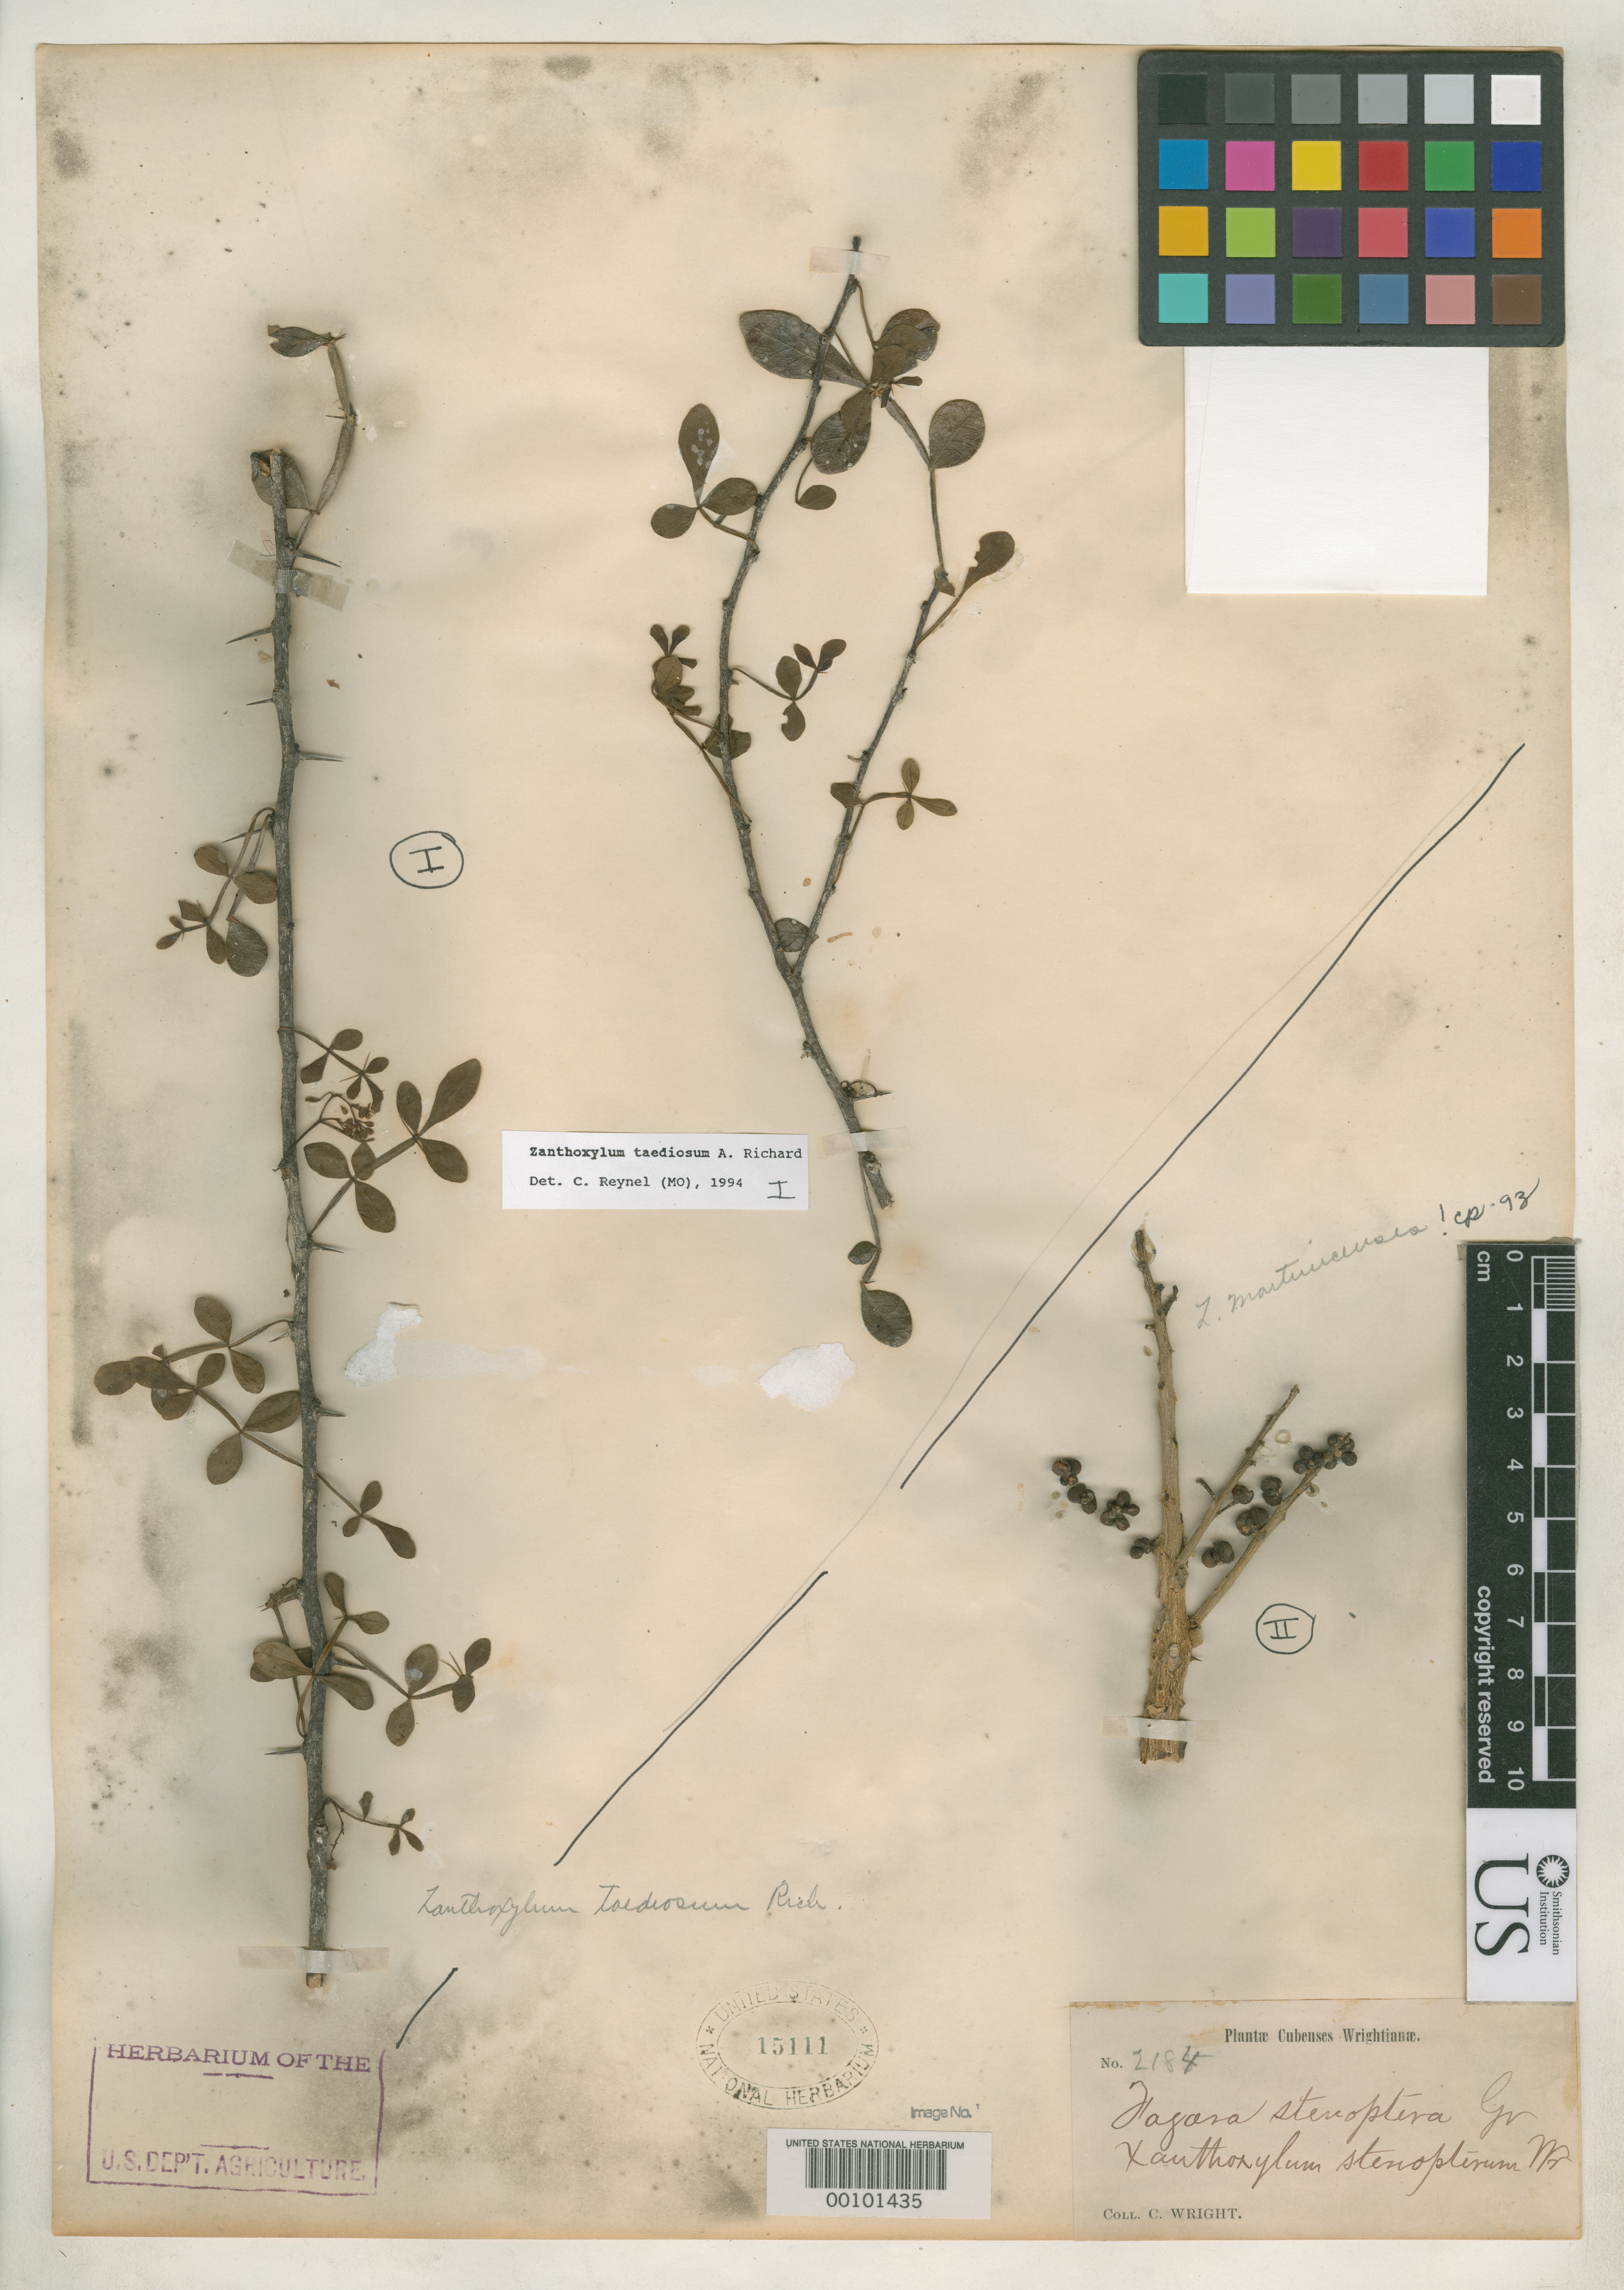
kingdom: Plantae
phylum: Tracheophyta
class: Magnoliopsida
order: Sapindales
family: Rutaceae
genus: Fagara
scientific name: Fagara stenoptera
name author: Griseb.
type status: Isotype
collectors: C. Wright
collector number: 2184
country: Cuba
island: Greater Antilles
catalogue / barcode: US 15111